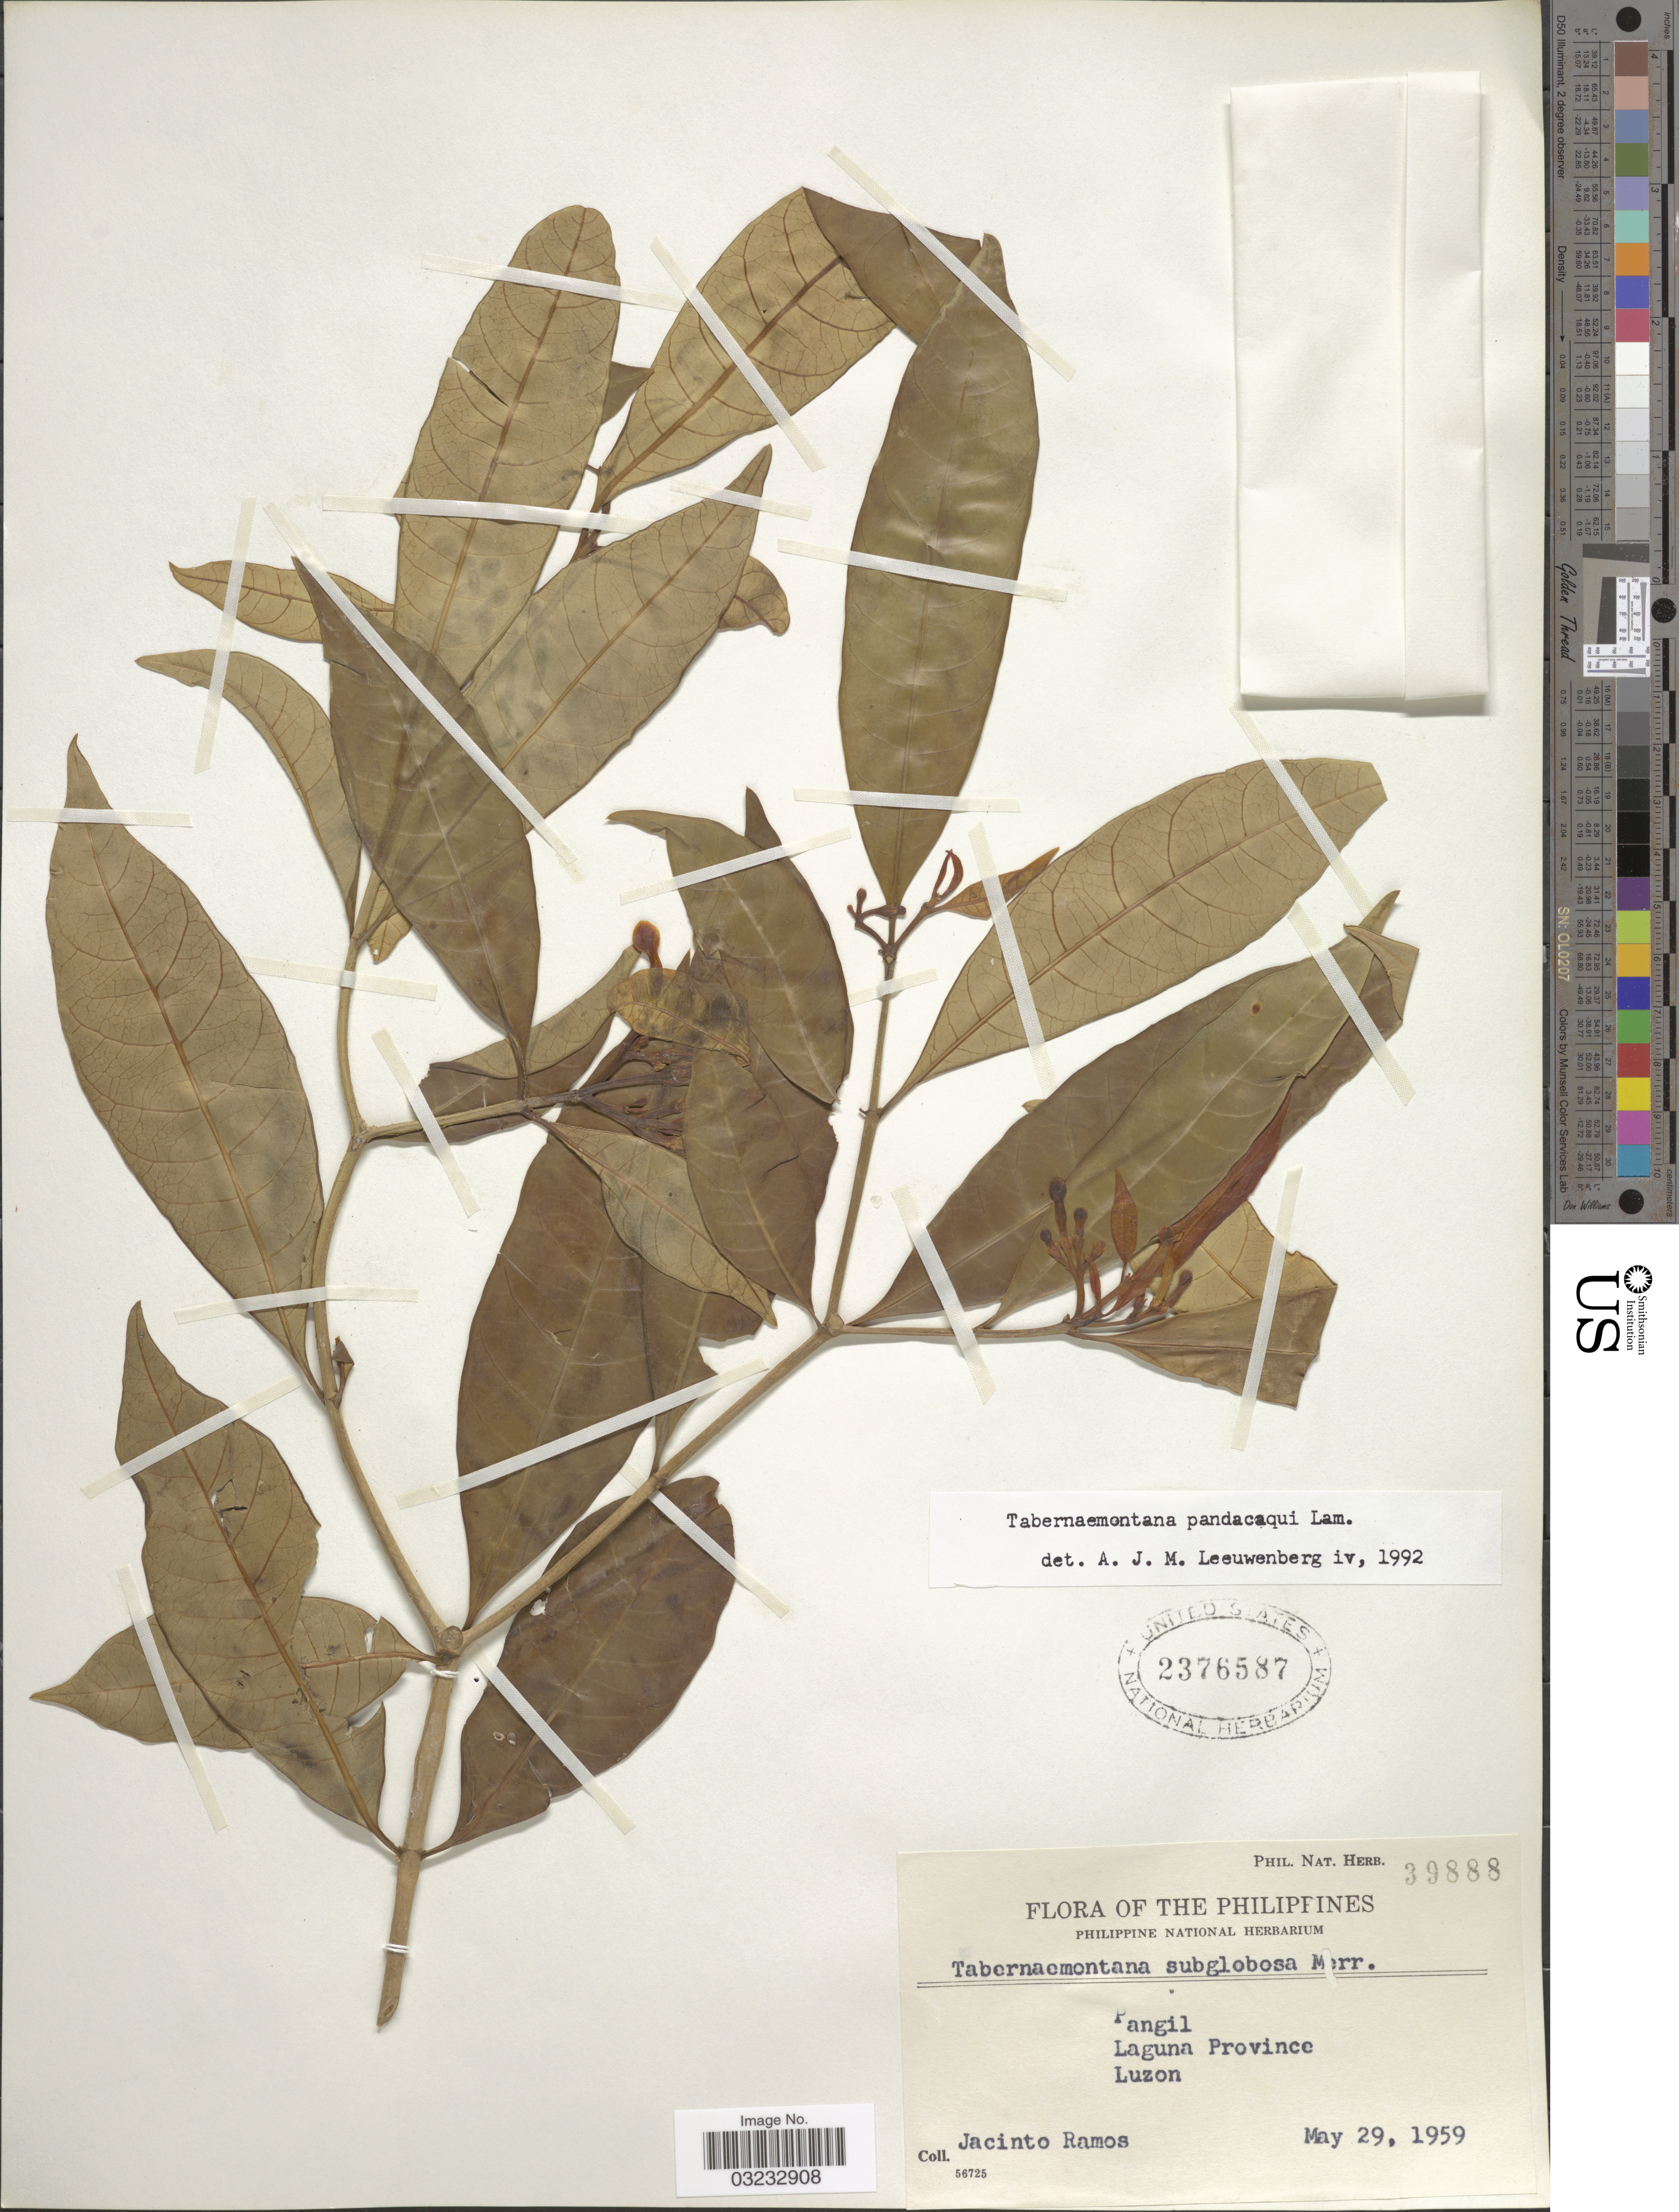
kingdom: Plantae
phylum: Tracheophyta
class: Magnoliopsida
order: Gentianales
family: Apocynaceae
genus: Tabernaemontana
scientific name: Tabernaemontana pandacaqui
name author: Poir.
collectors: J. Ramos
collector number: Phil. Nat. Herb. 39888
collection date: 1959-05-29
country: Philippines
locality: Pangil, Laguna Province, Luzon.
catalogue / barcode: US 2376587